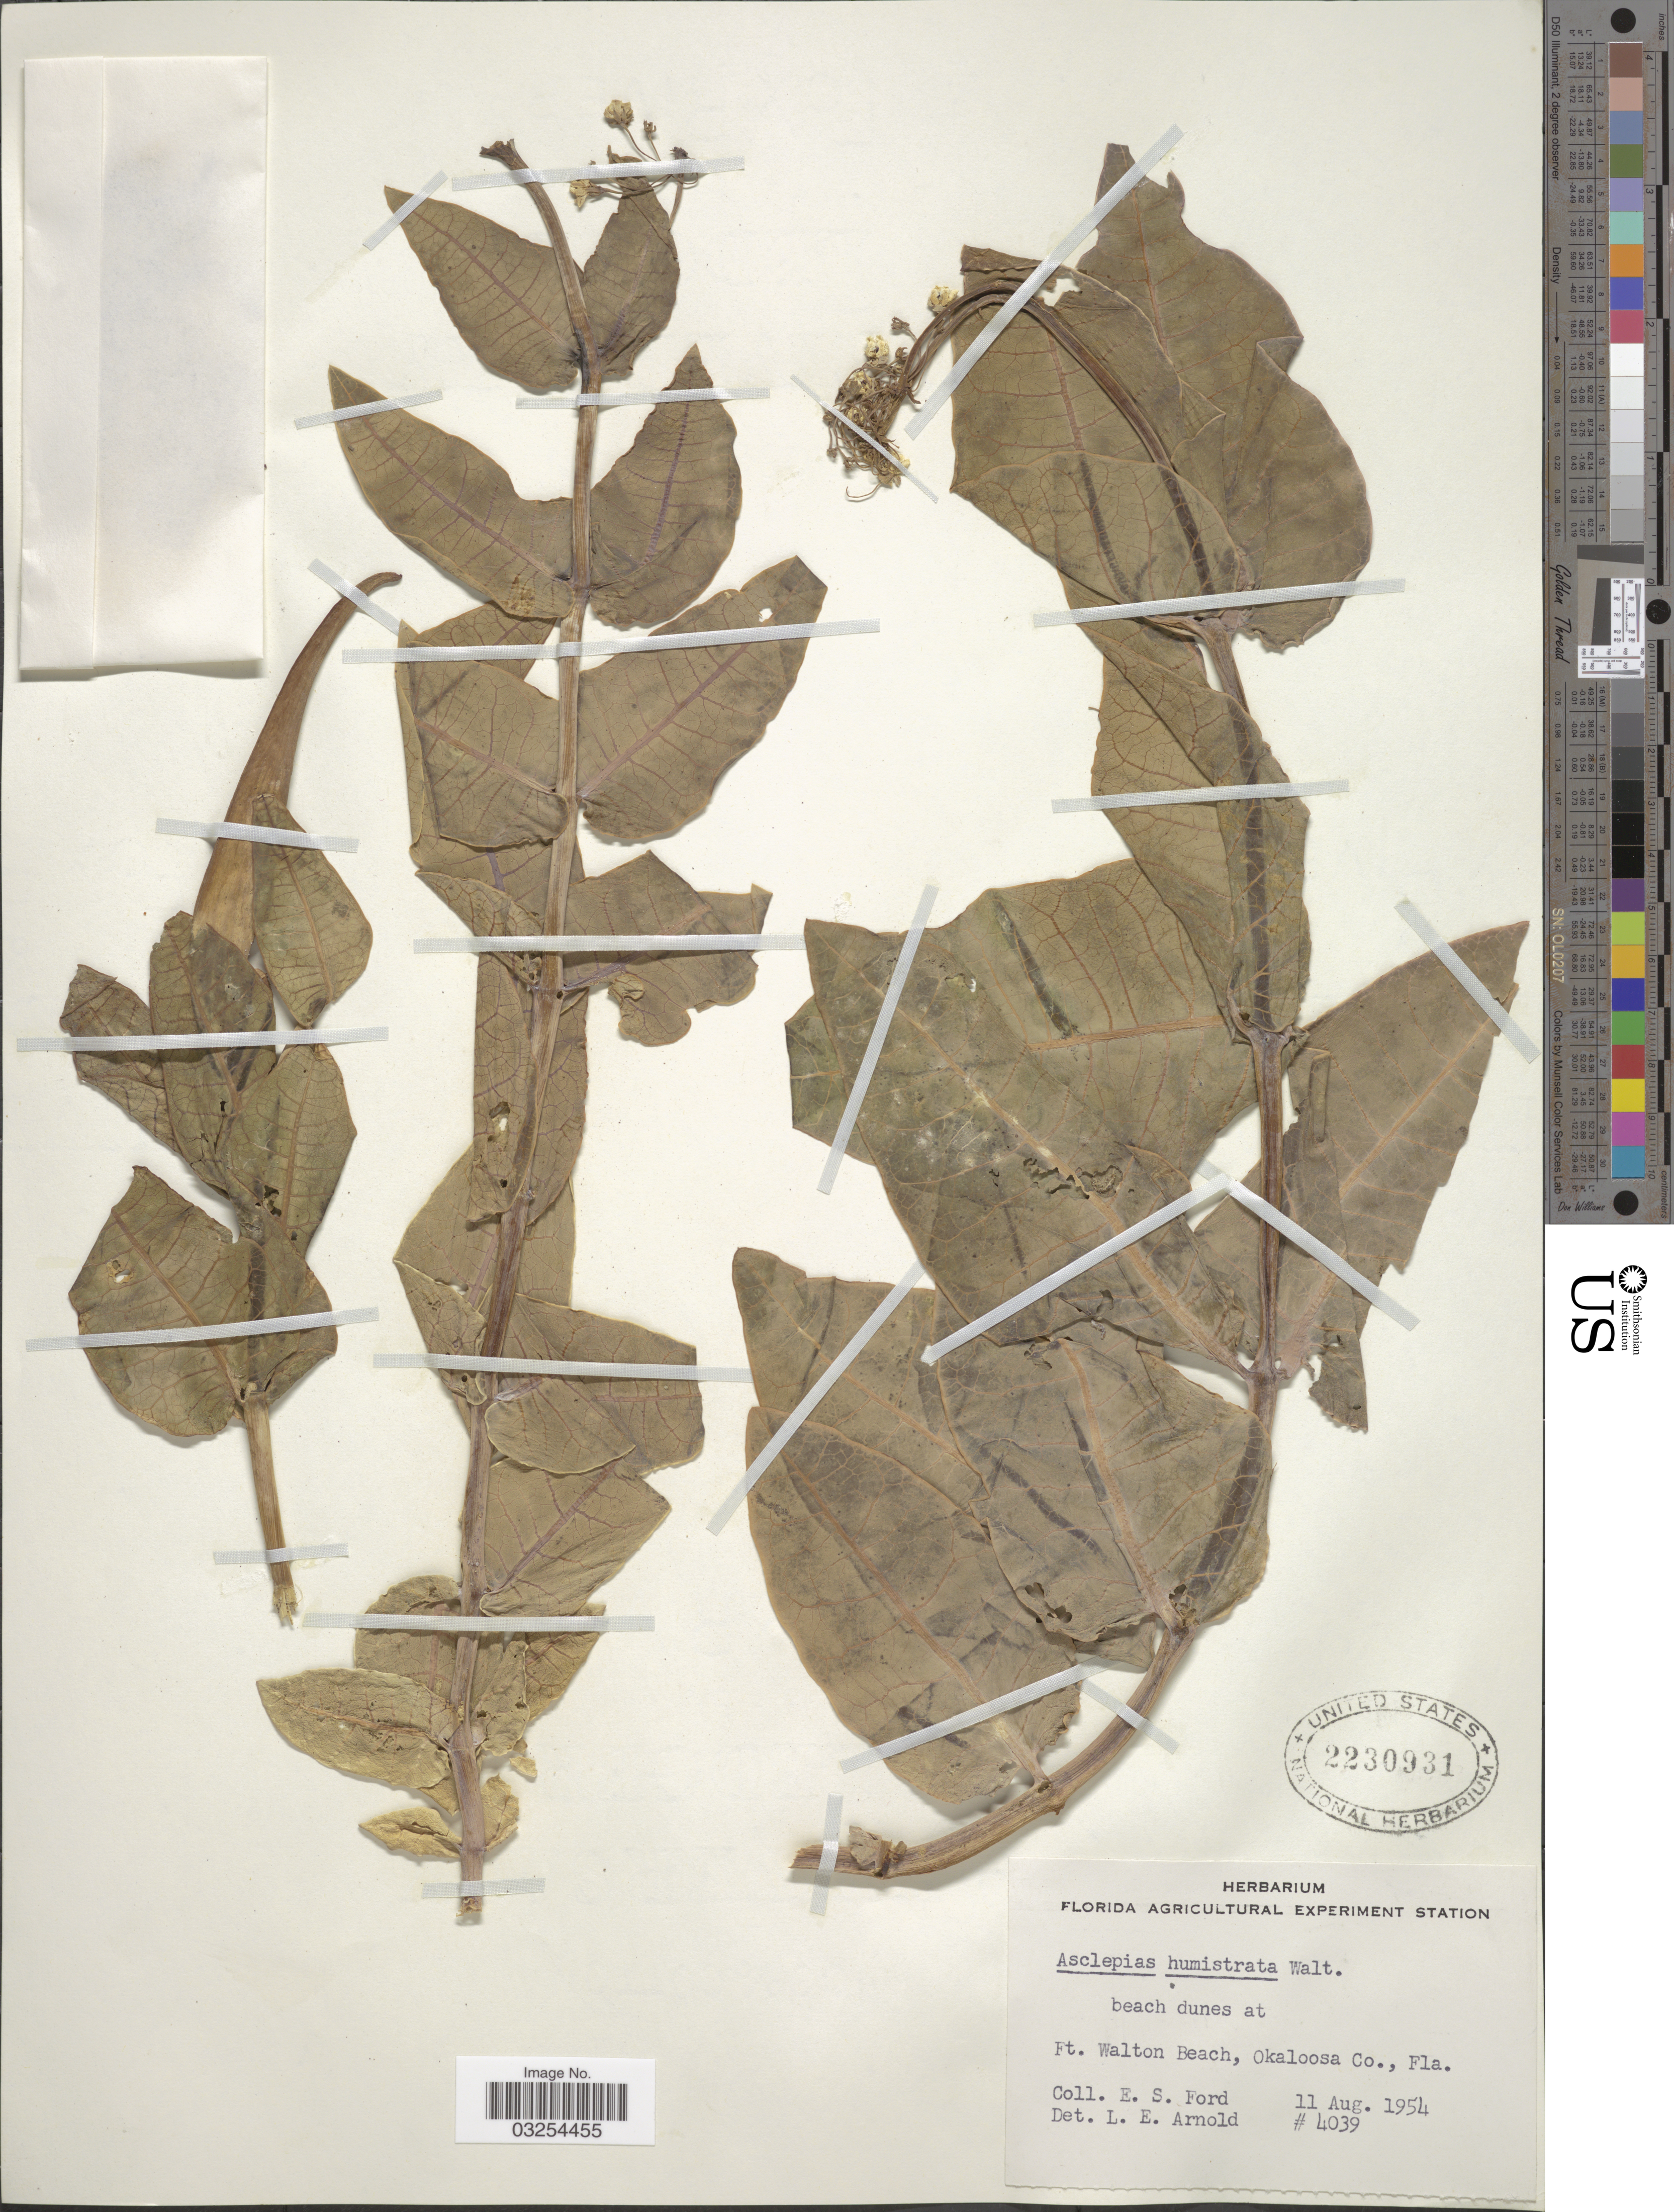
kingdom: Plantae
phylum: Tracheophyta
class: Magnoliopsida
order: Gentianales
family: Apocynaceae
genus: Asclepias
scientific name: Asclepias humistrata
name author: Walter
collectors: E. Ford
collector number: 4039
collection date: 1954-08-11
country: United States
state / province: Florida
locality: Ft. Walton Beach, Okaloosa Co.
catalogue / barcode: US 2230931